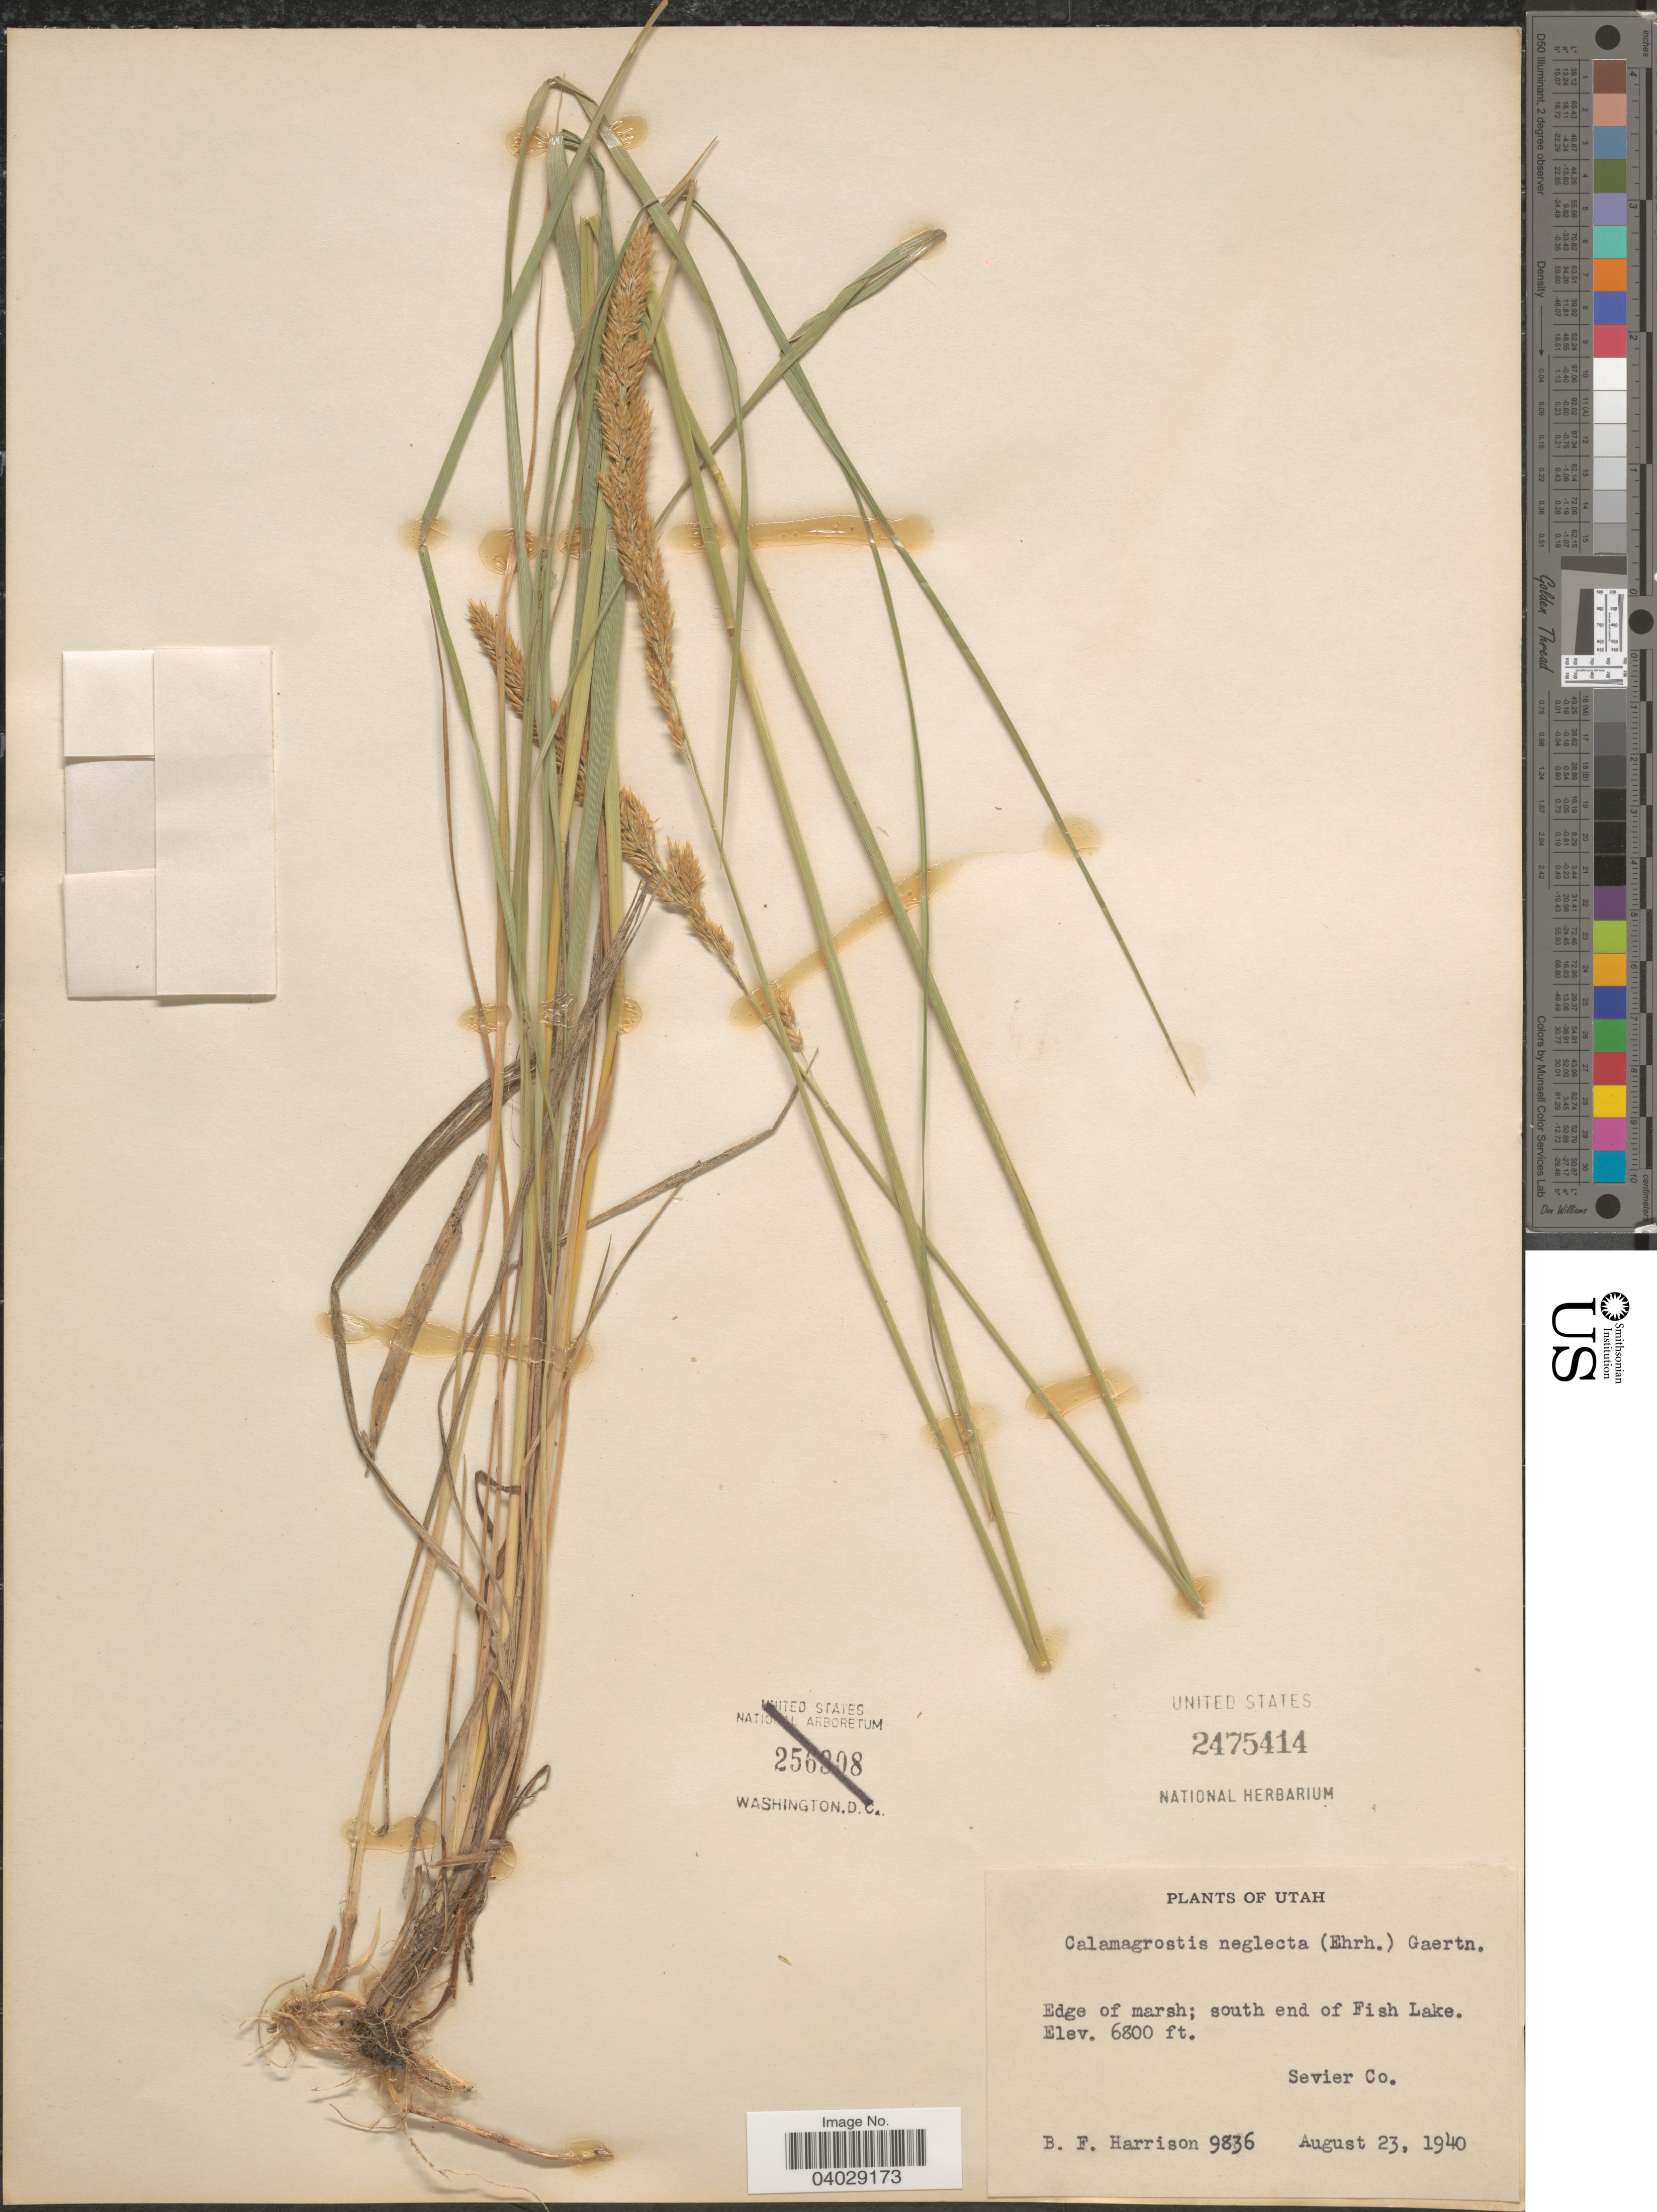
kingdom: Plantae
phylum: Tracheophyta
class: Liliopsida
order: Poales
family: Poaceae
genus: Calamagrostis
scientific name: Calamagrostis neglecta (Ehrh.) Gaertner et al.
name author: (Ehrhart) G. Gaertn. et al.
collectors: B. F. Harrison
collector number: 9836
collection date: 1940-08-23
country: United States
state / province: Utah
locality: South end of Fish Lake. Sevier Co.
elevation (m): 2073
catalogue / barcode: US 2475414